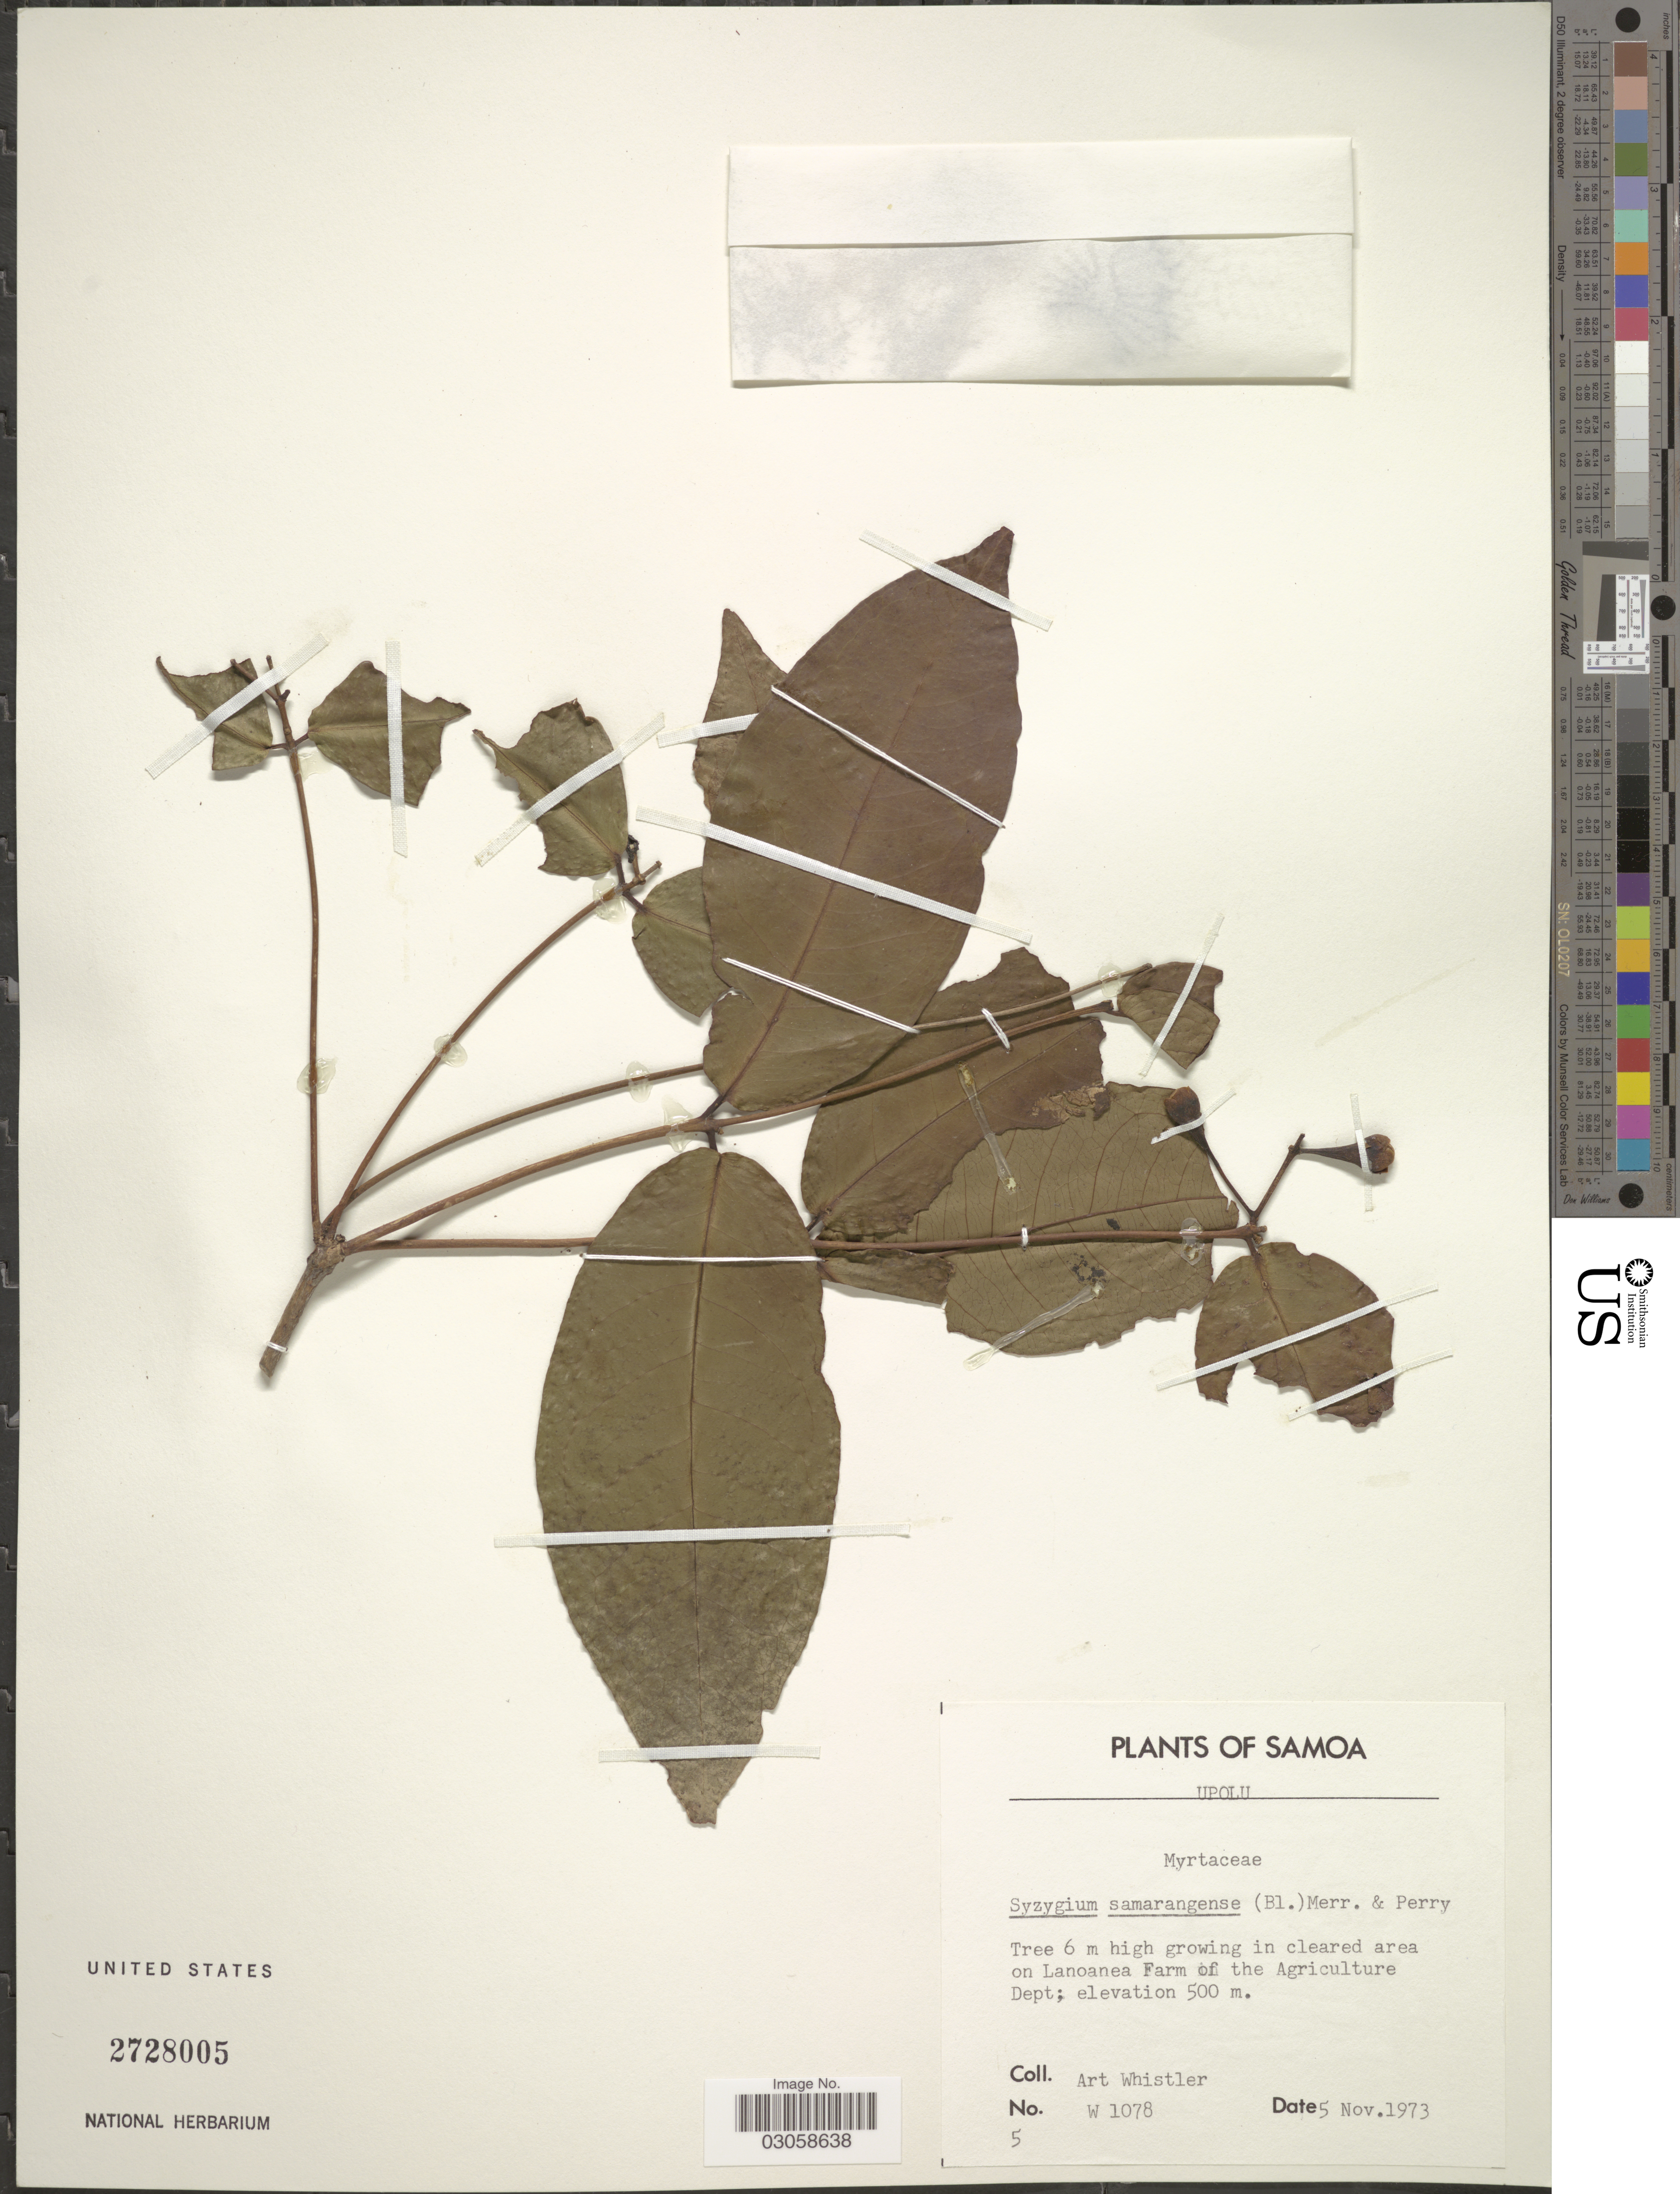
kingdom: Plantae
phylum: Tracheophyta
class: Magnoliopsida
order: Myrtales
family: Myrtaceae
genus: Syzygium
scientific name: Syzygium samarangense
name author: (Blume) Merr. & L.M. Perry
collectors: A. Whistler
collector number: W10778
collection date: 1973-11-05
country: Samoa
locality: Samoa. Upolu. Growing in cleared area on Lanoanea Farm of the Agriculture Dept.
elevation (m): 500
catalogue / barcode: US 2728005